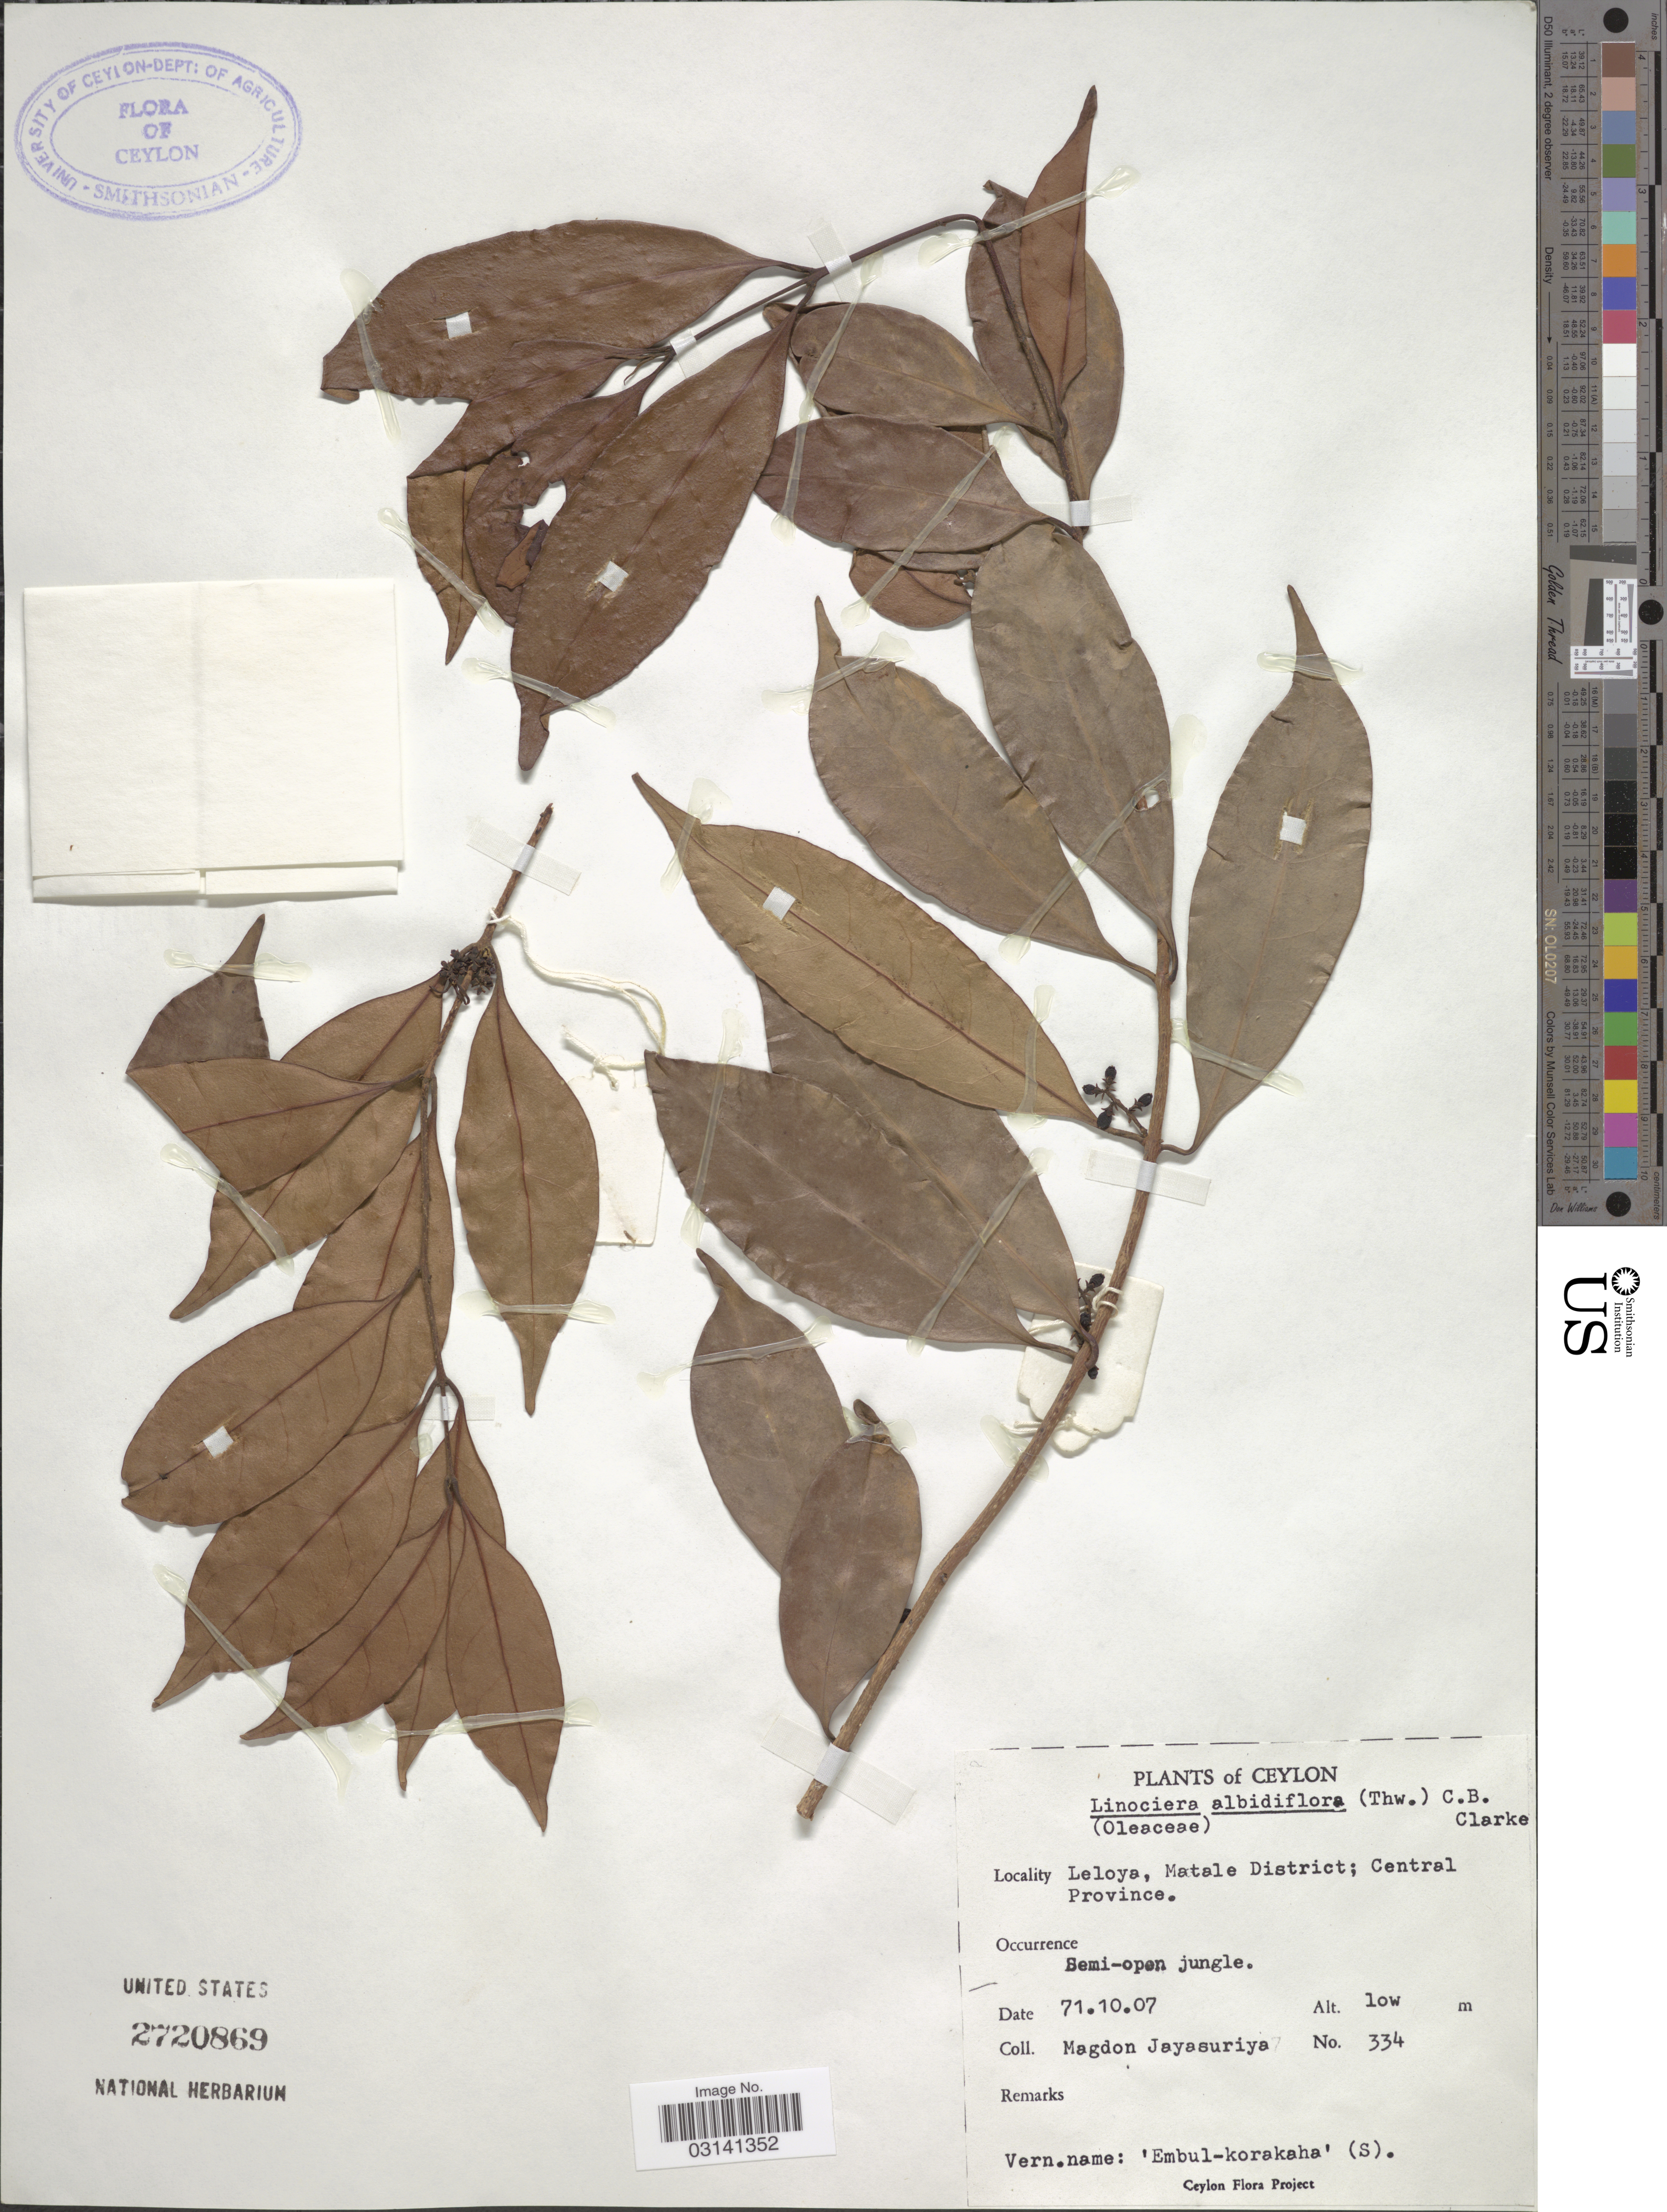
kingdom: Plantae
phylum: Tracheophyta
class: Magnoliopsida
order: Lamiales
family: Oleaceae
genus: Chionanthus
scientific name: Chionanthus albidiflorus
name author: Thwaites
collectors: A. H. Jayasuriya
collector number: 334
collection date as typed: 71.10.07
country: Sri Lanka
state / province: Central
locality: Ceylon, Leloya, Matale District.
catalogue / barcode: US 2720869